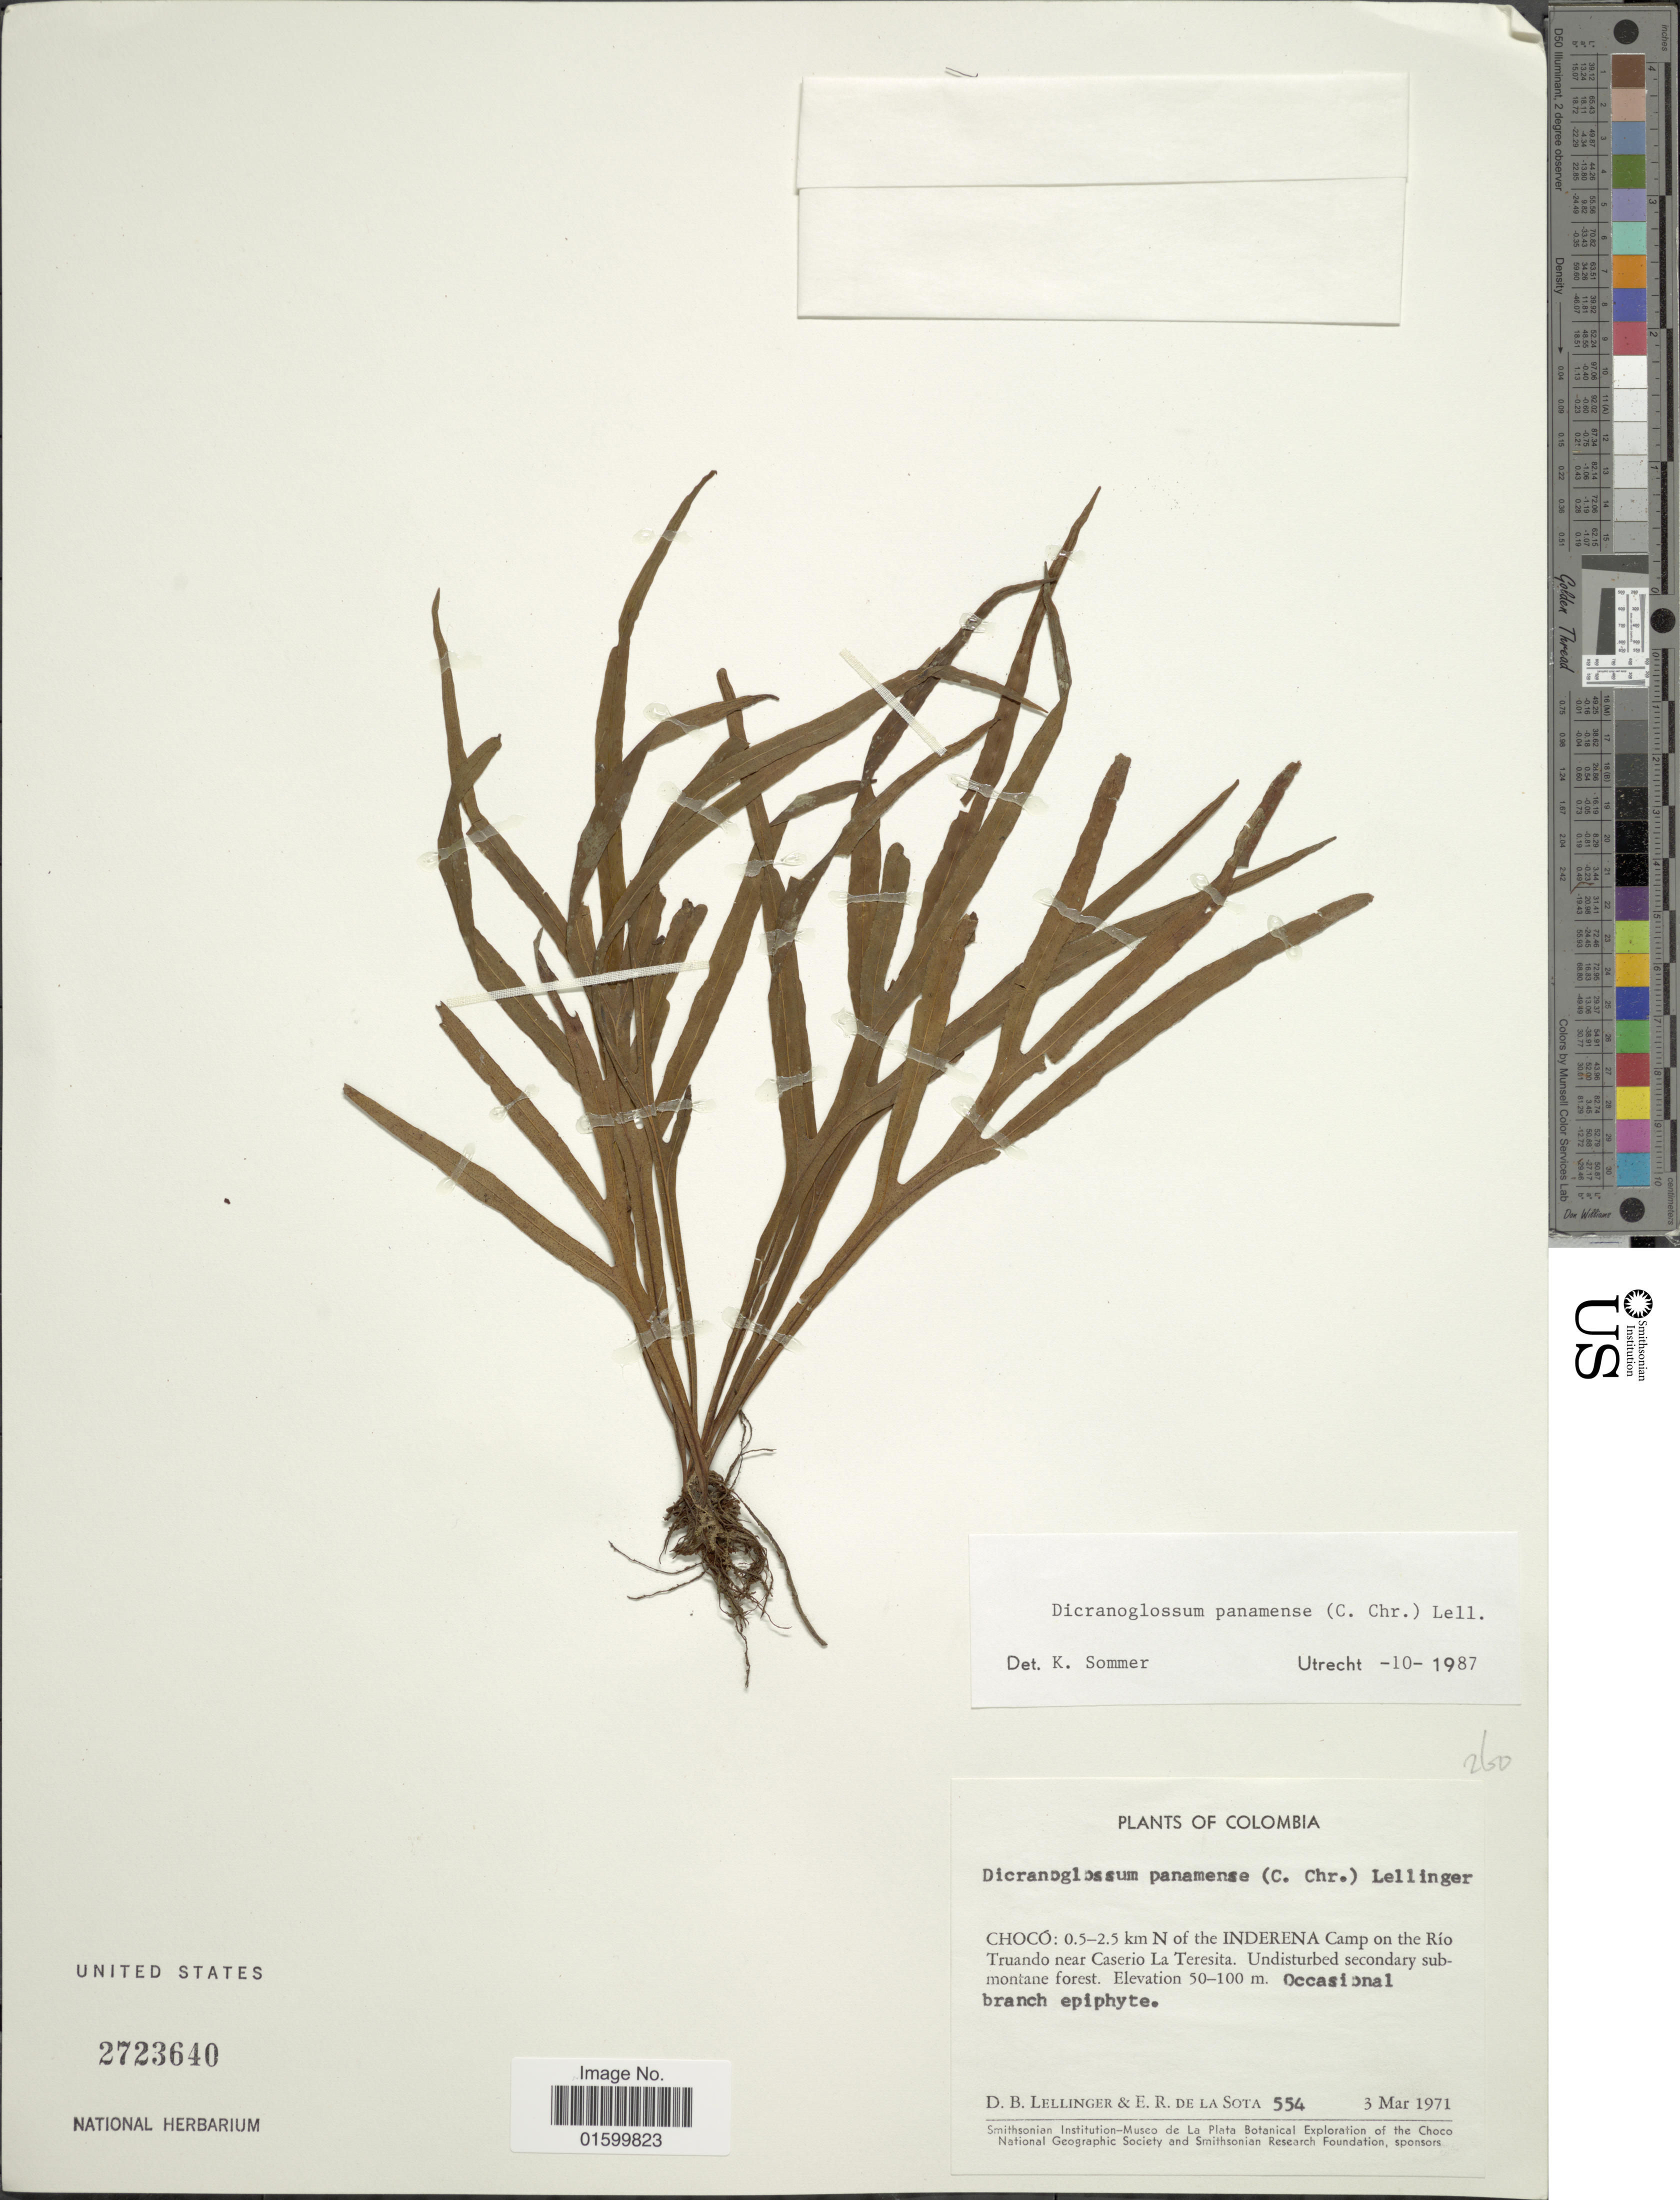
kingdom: Plantae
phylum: Tracheophyta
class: Polypodiopsida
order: Polypodiales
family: Polypodiaceae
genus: Pleopeltis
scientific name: Pleopeltis panamensis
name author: (Weath.) Pic. Serm.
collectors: D. B. Lellinger & E. R. de la Sota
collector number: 554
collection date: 1971-03-03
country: Colombia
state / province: Chocó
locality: Choco: 0.5-2.5 km N of the Inderena Camp on the Rio Truando near Caserio La Teresita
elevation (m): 50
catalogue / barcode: US 2723640